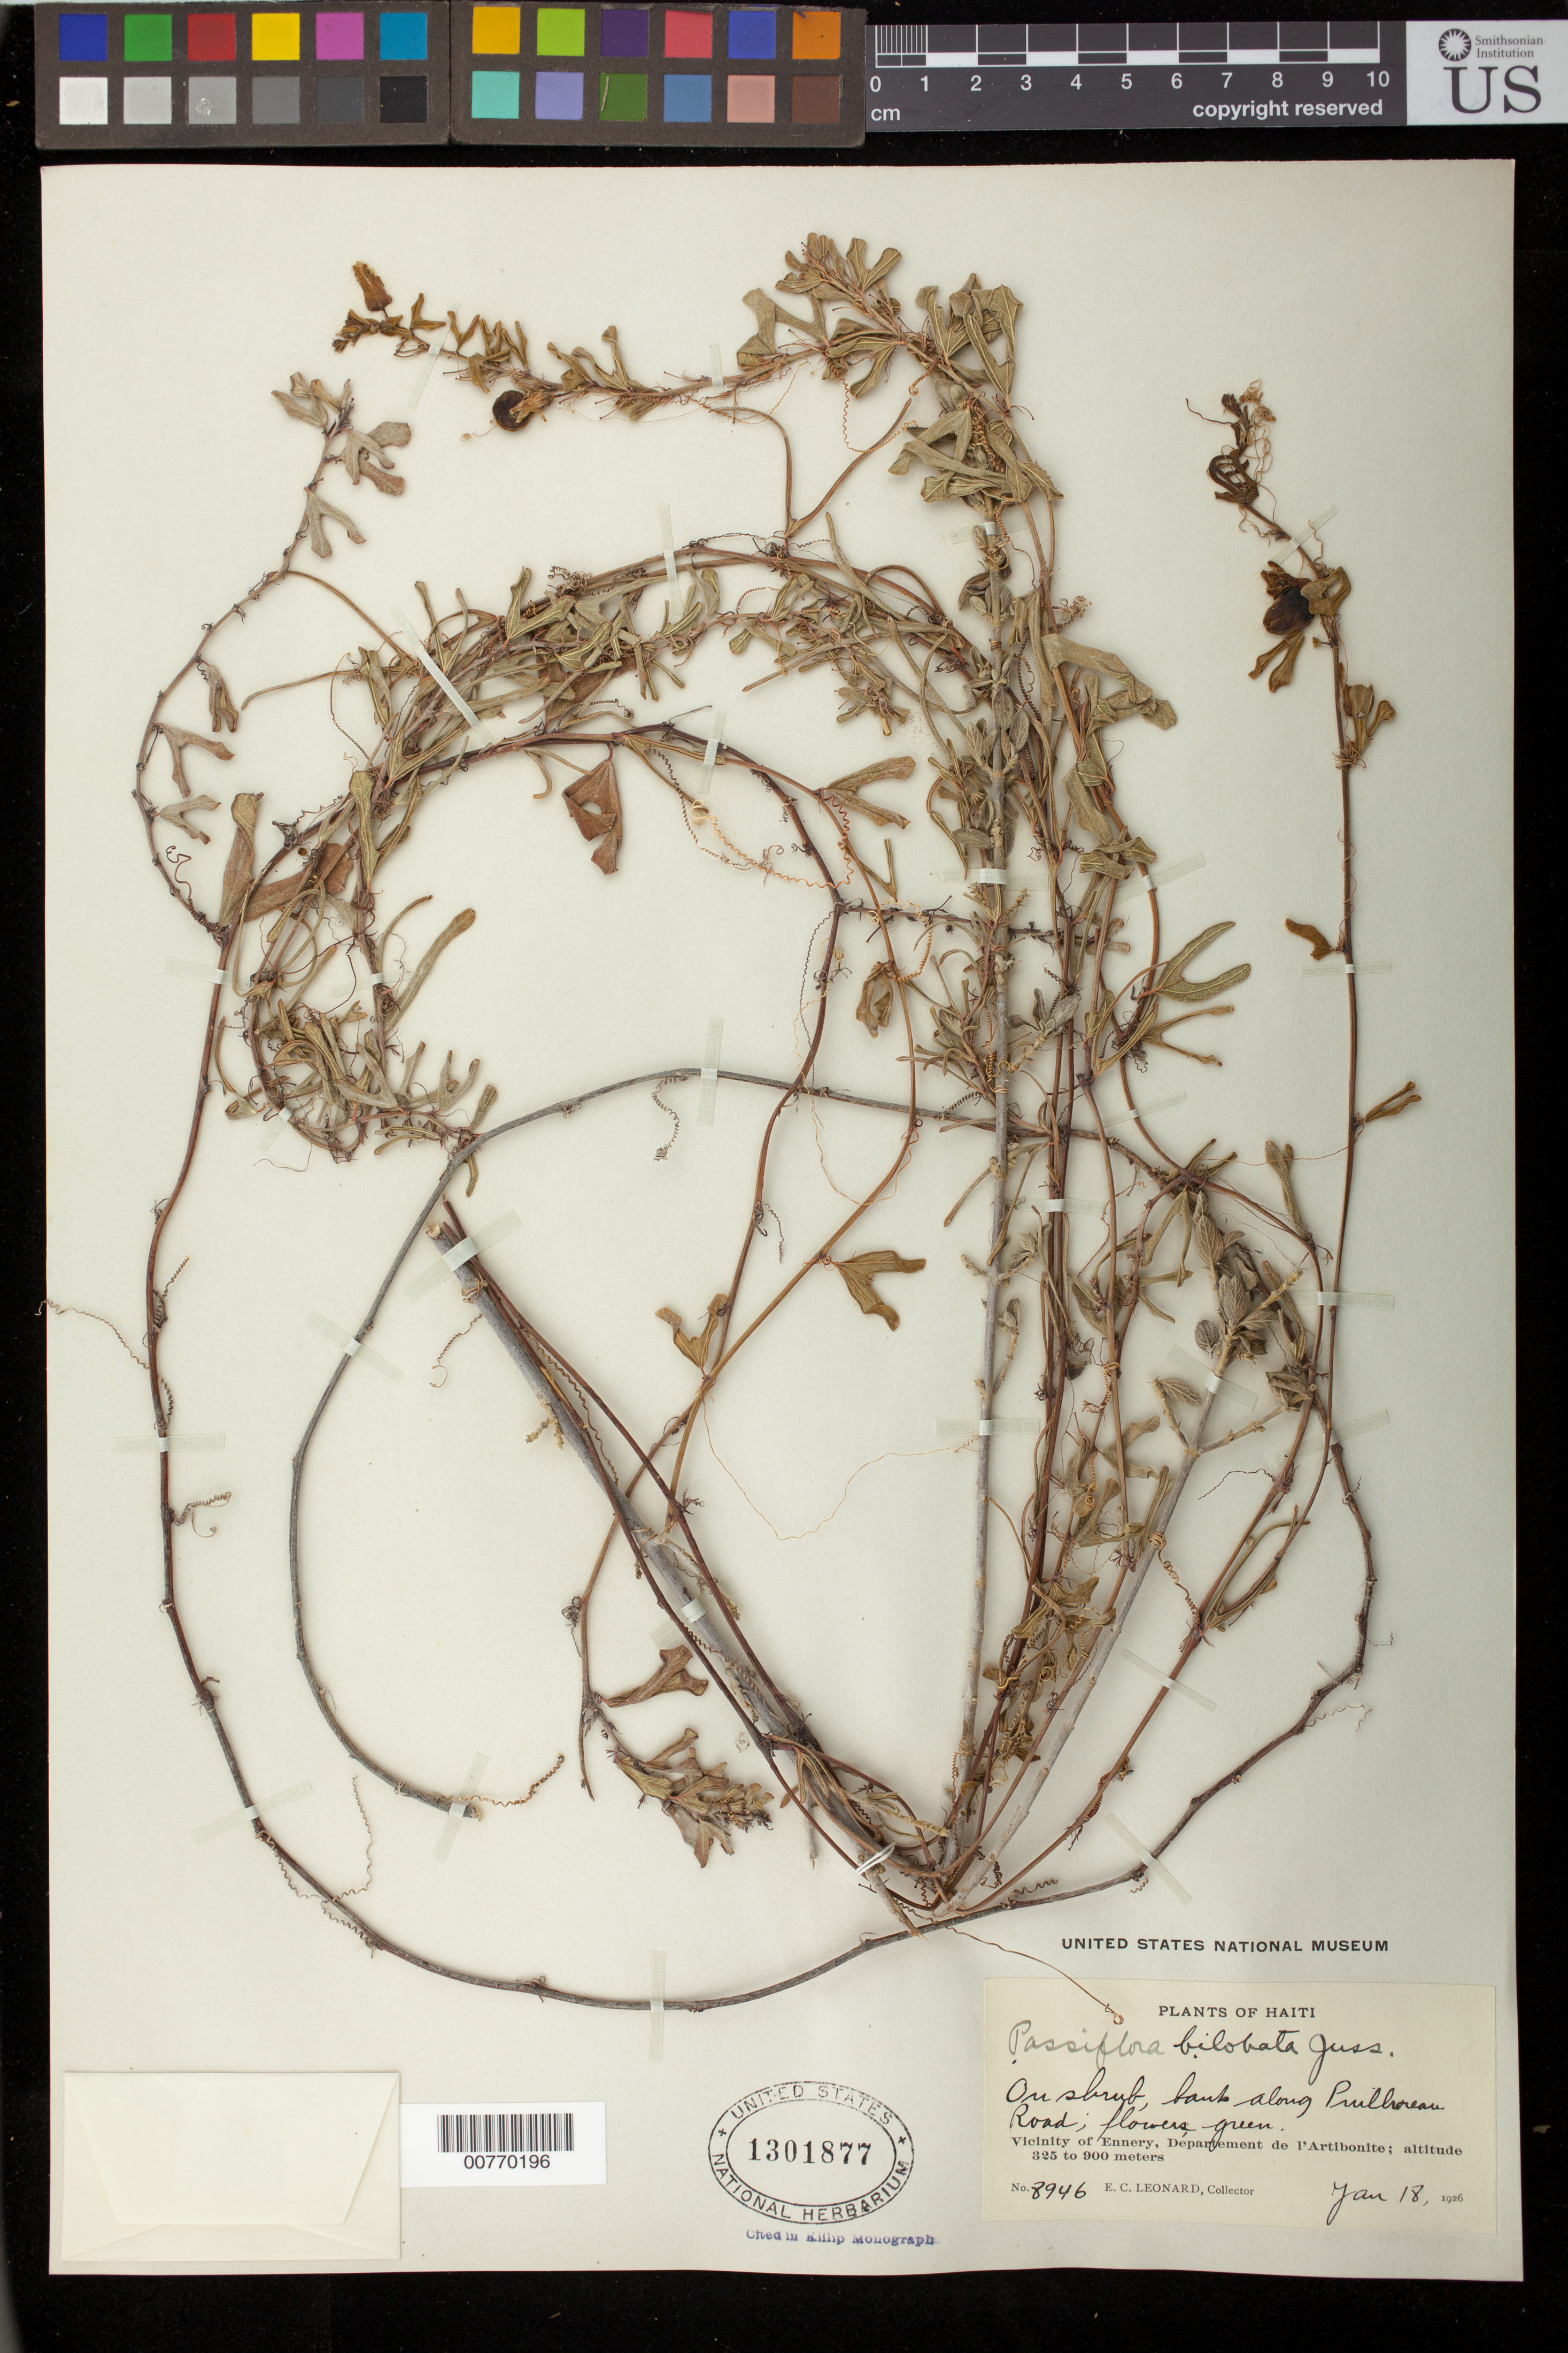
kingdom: Plantae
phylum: Tracheophyta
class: Magnoliopsida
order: Malpighiales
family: Passifloraceae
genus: Passiflora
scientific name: Passiflora bilobata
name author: Juss.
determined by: Killip, Ellsworth P.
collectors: E. C. Leonard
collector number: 8946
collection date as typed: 18 Jan 1926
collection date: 1926-01-18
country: Haiti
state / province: Artibonite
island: Hispaniola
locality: Vicinity of Ennery, along Prulbreau road.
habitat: Bank along road.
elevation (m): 325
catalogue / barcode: US 1301877